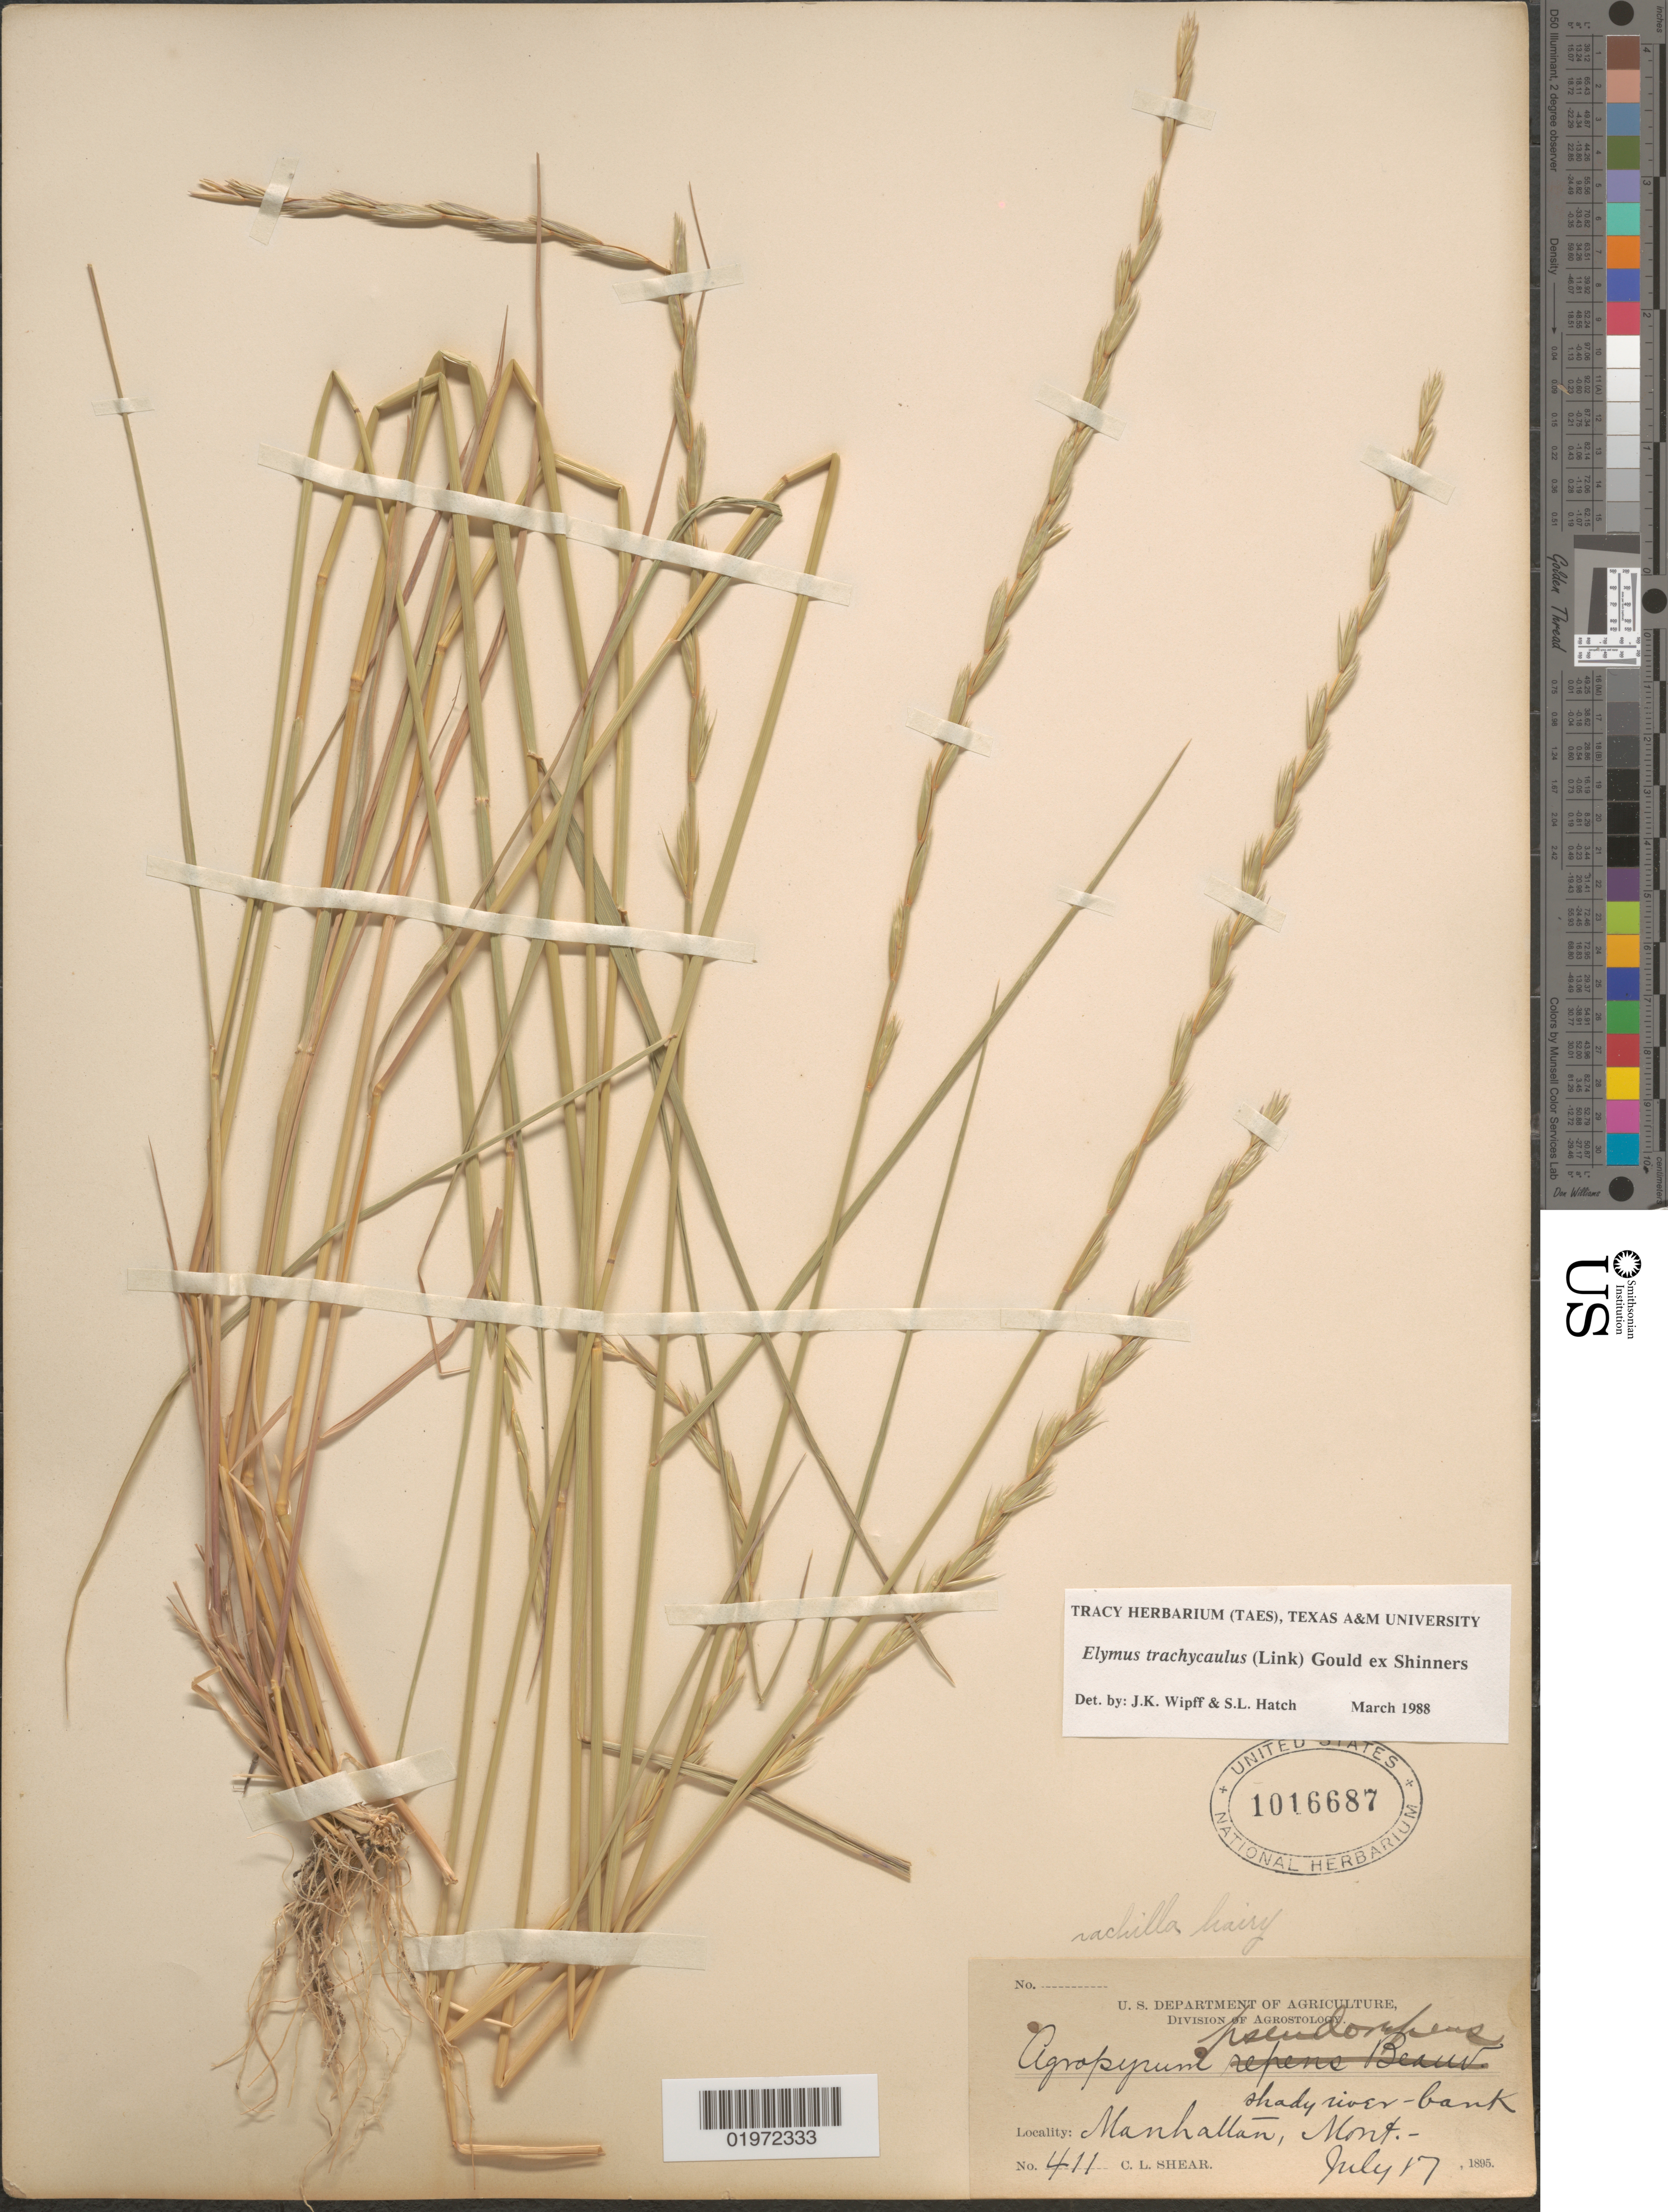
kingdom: Plantae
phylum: Tracheophyta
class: Liliopsida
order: Poales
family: Poaceae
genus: Elymus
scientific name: Elymus trachycaulus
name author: (Link) Gould ex Shinners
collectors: C. L. Shear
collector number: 411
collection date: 1895-07-17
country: United States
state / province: Montana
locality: Shady river-bank. Manhattan.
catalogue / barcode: US 1016687